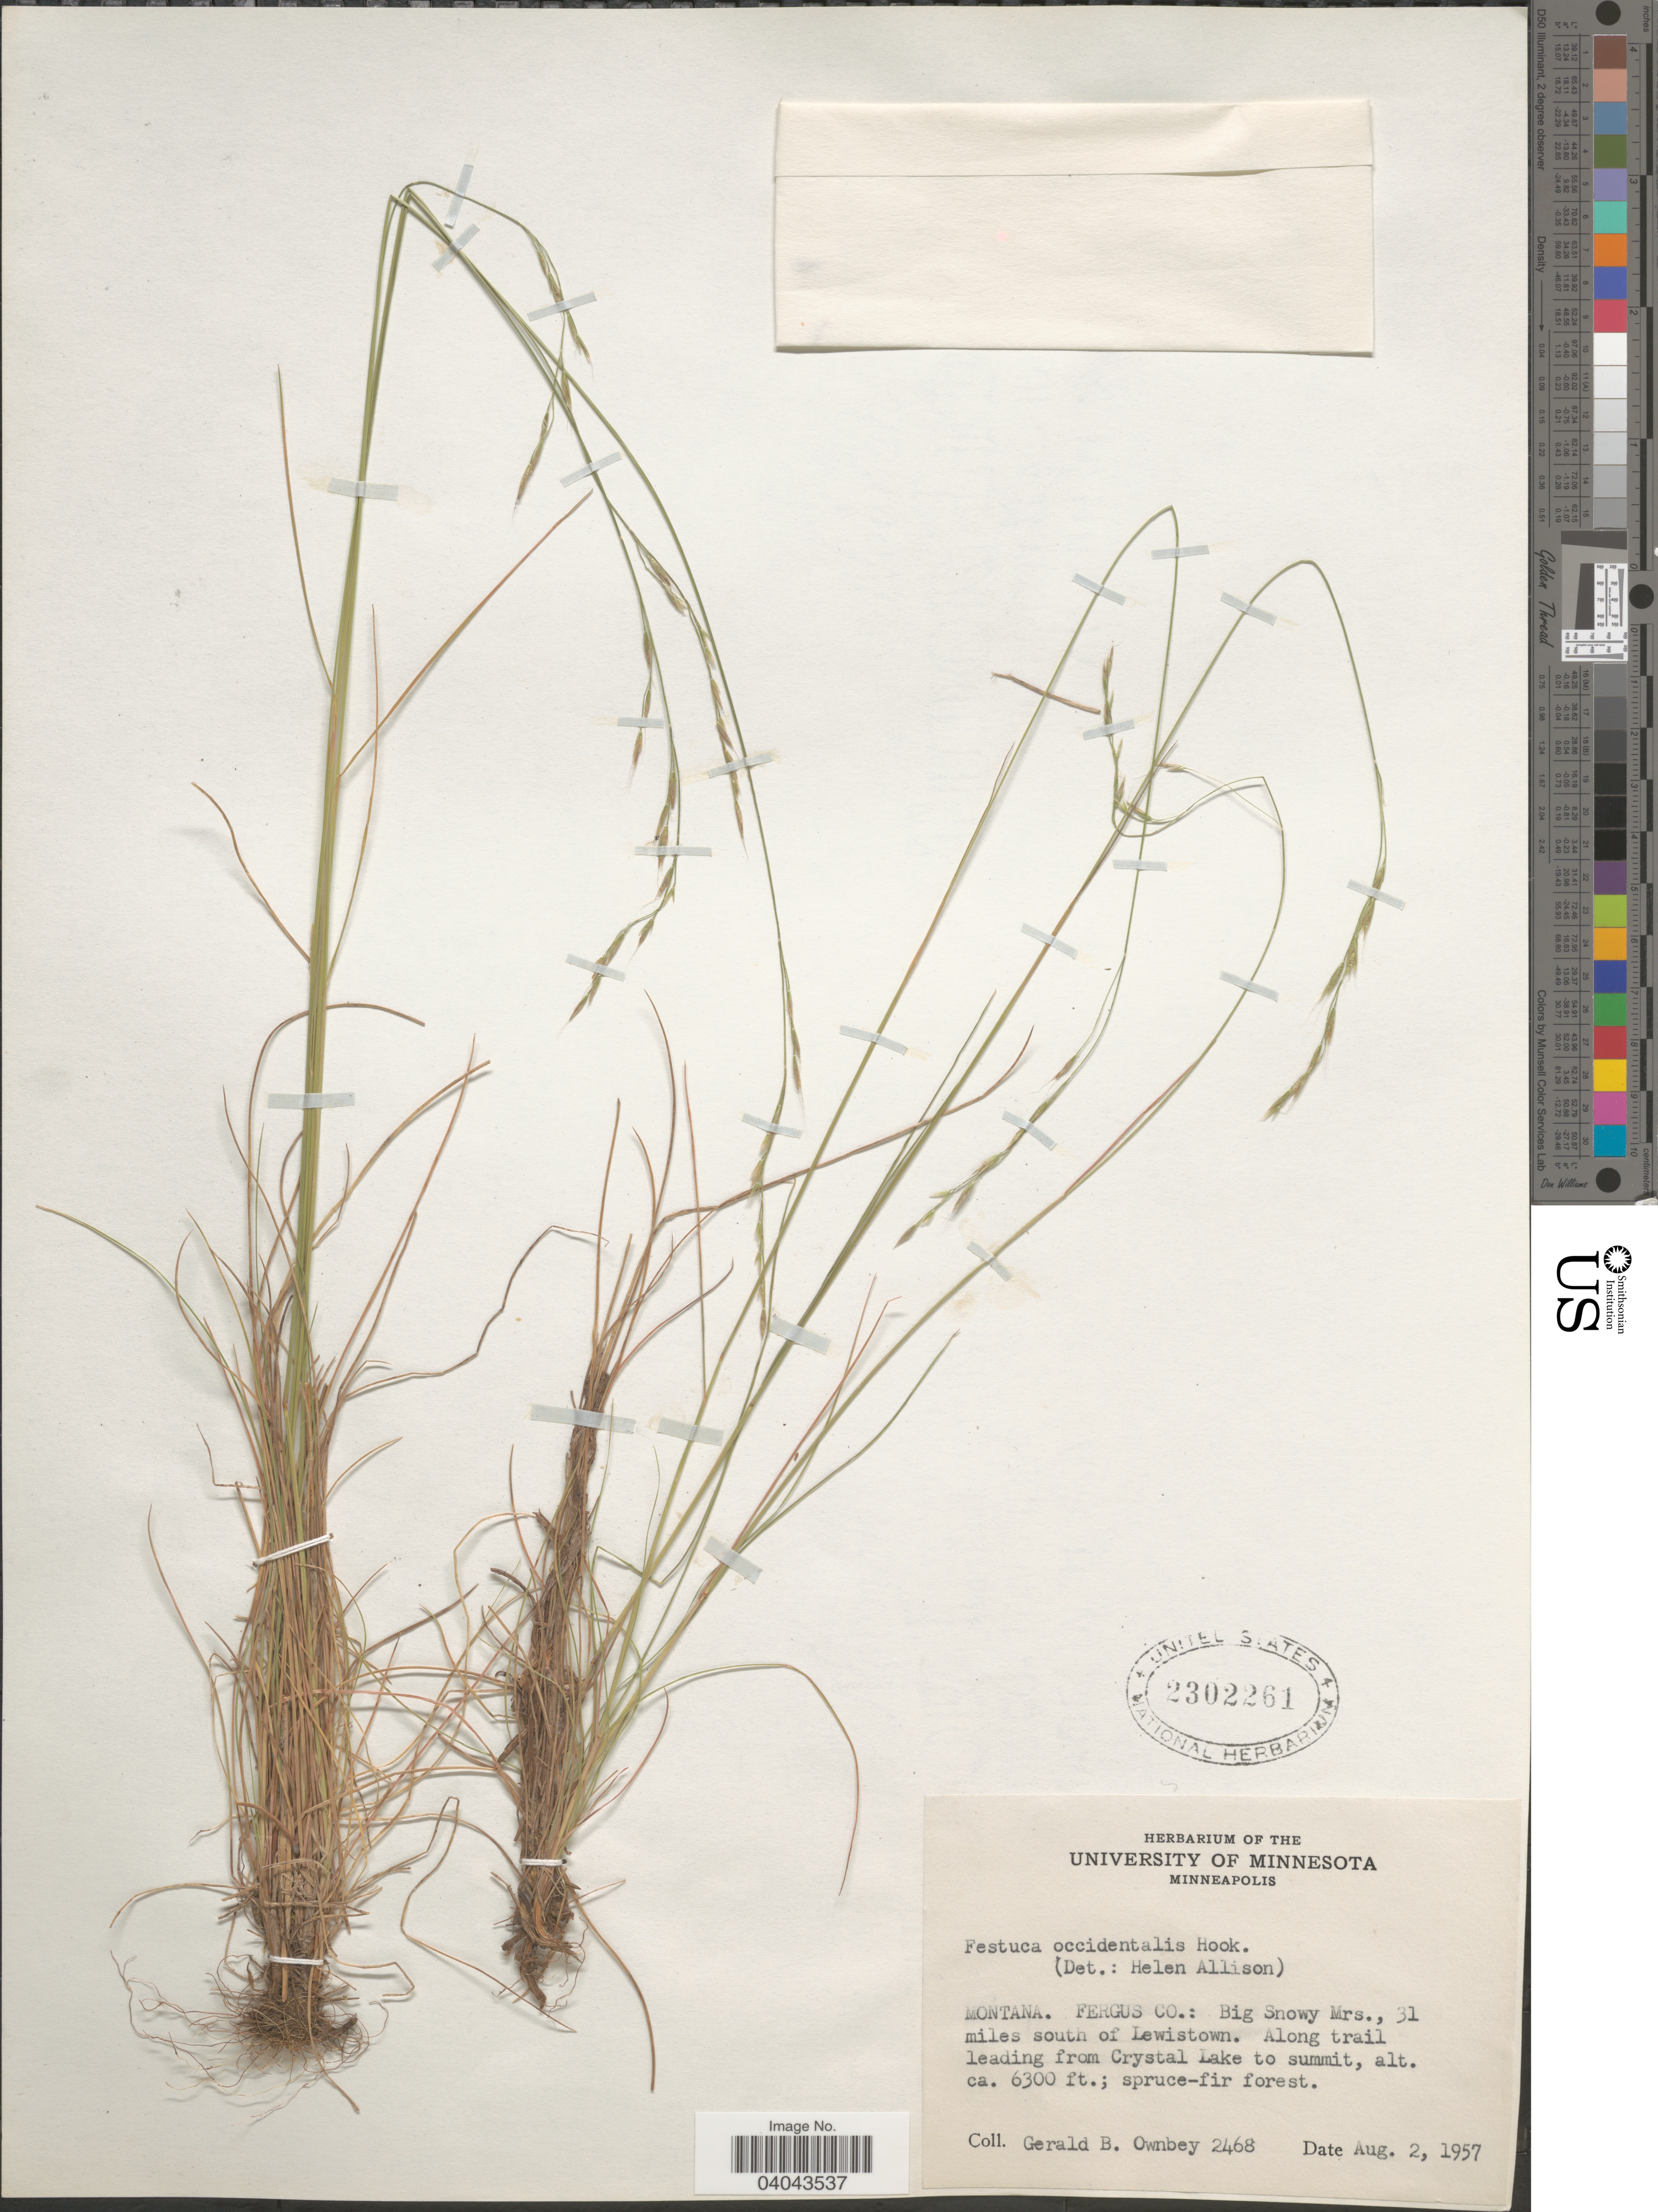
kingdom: Plantae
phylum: Tracheophyta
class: Liliopsida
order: Poales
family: Poaceae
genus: Festuca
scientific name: Festuca occidentalis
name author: Hook.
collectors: G. B. Ownbey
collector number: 2468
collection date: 1957-08-02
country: United States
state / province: Montana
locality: Fergus Co.: Big Snowy Mrs., 31 miles south of Lewistown. Along trail leading from Crystal Lake to summit; spruce-fir forest.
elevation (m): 1920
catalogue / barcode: US 2302261